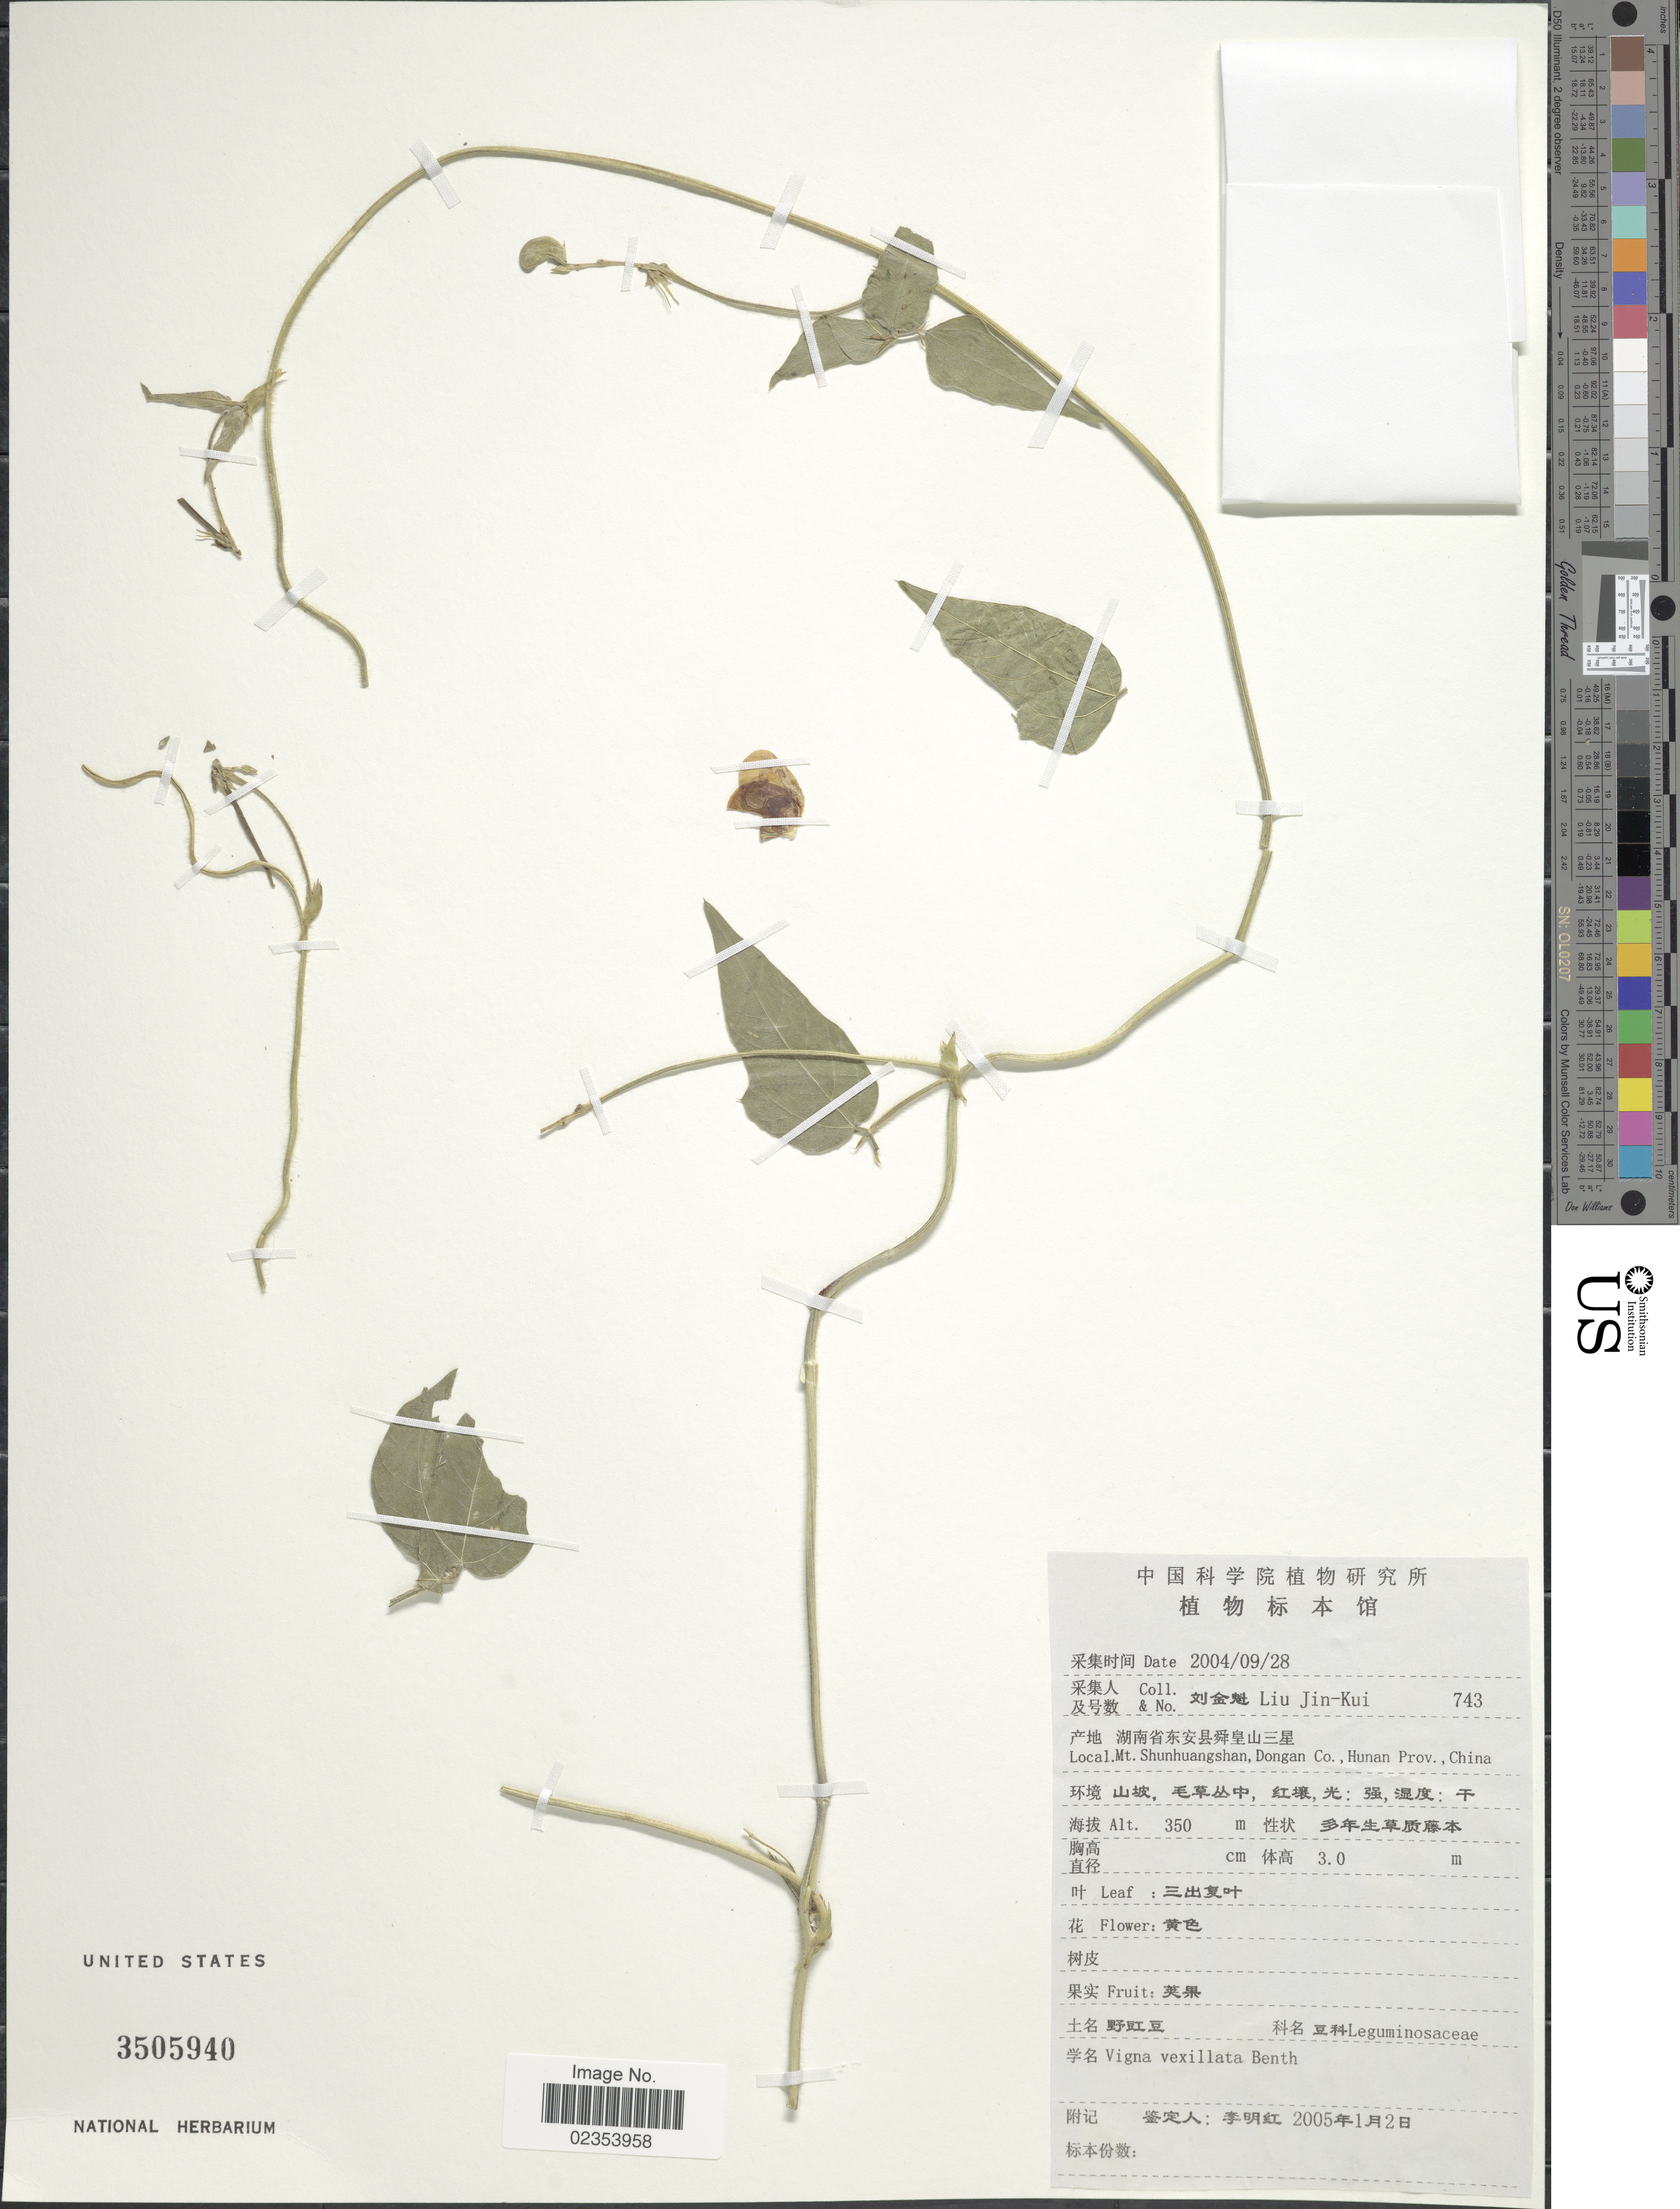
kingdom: Plantae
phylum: Tracheophyta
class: Magnoliopsida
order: Fabales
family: Fabaceae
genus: Vigna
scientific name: Vigna vexillata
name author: (L.) A. Rich.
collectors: Liu Jin-Kui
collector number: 743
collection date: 2004-09-28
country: China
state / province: Hunan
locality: Mt. Shunhuangshan, Dongan Co., Hunan Prov., China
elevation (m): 350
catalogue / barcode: US 3505940